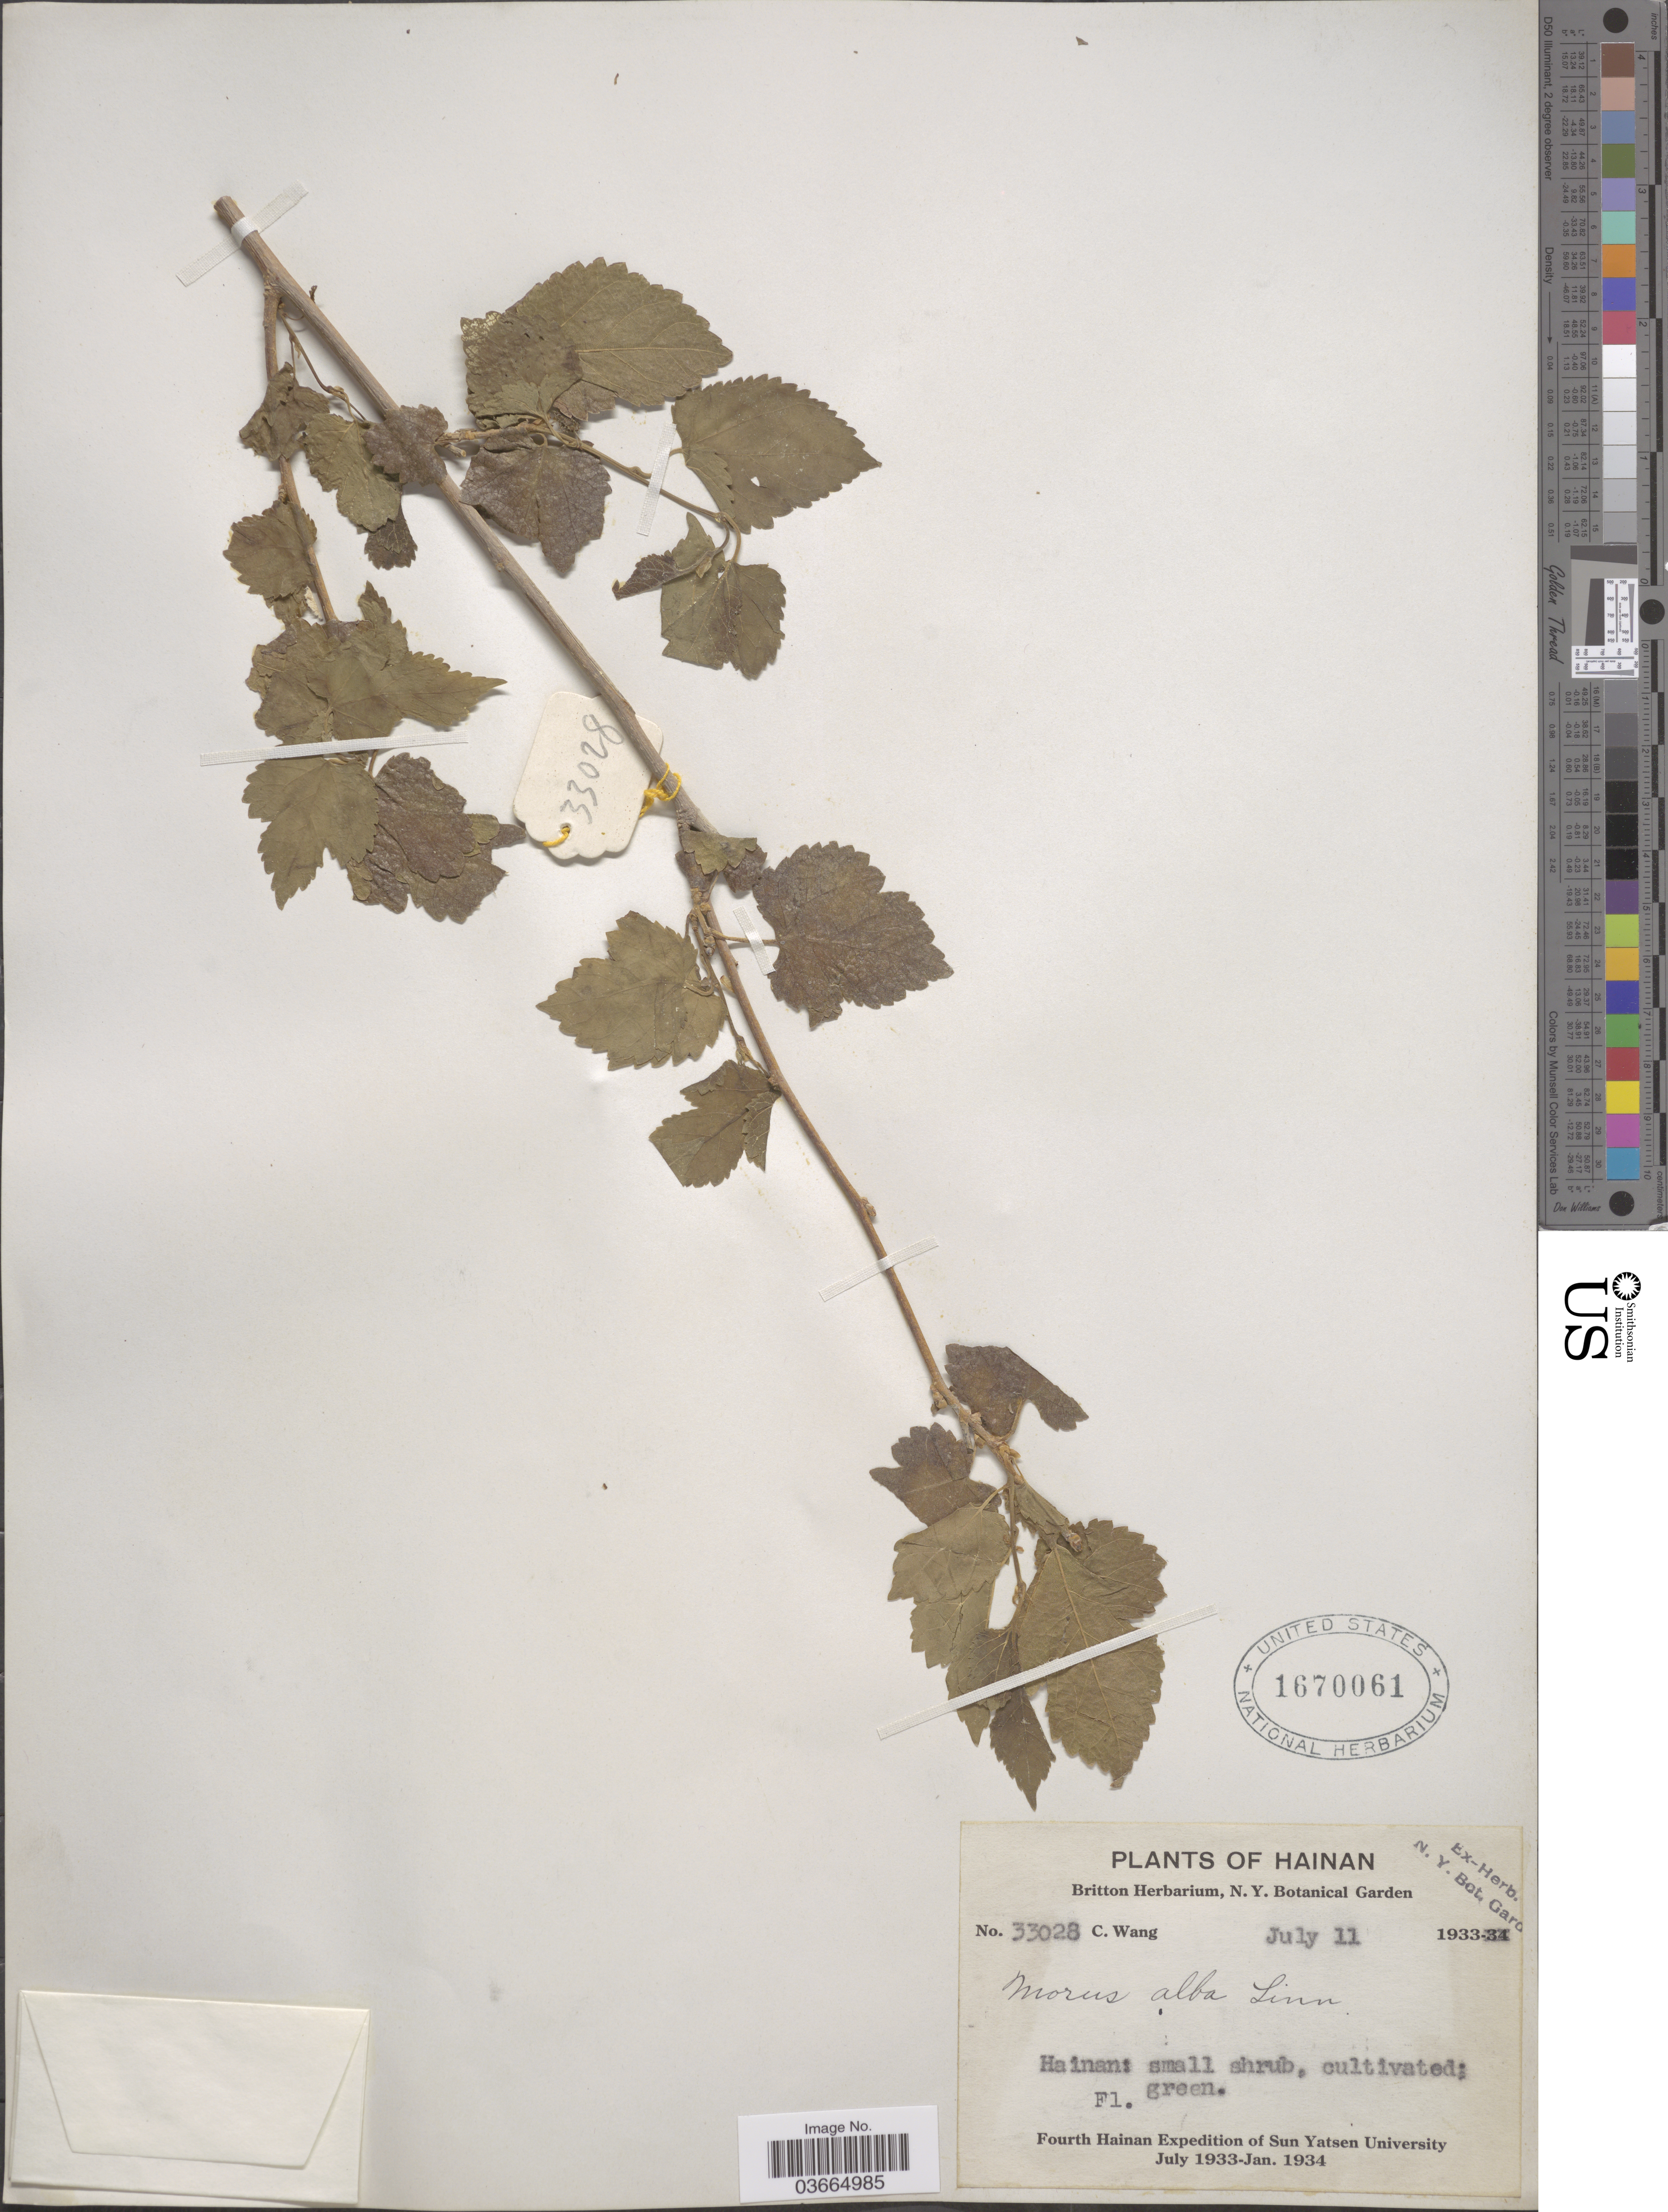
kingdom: Plantae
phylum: Tracheophyta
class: Magnoliopsida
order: Rosales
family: Moraceae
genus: Morus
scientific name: Morus alba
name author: L.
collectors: C. Wang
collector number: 33028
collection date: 1933-07-11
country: China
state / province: Hainan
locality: N.Y. Botanical Garden.?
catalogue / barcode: US 1670061